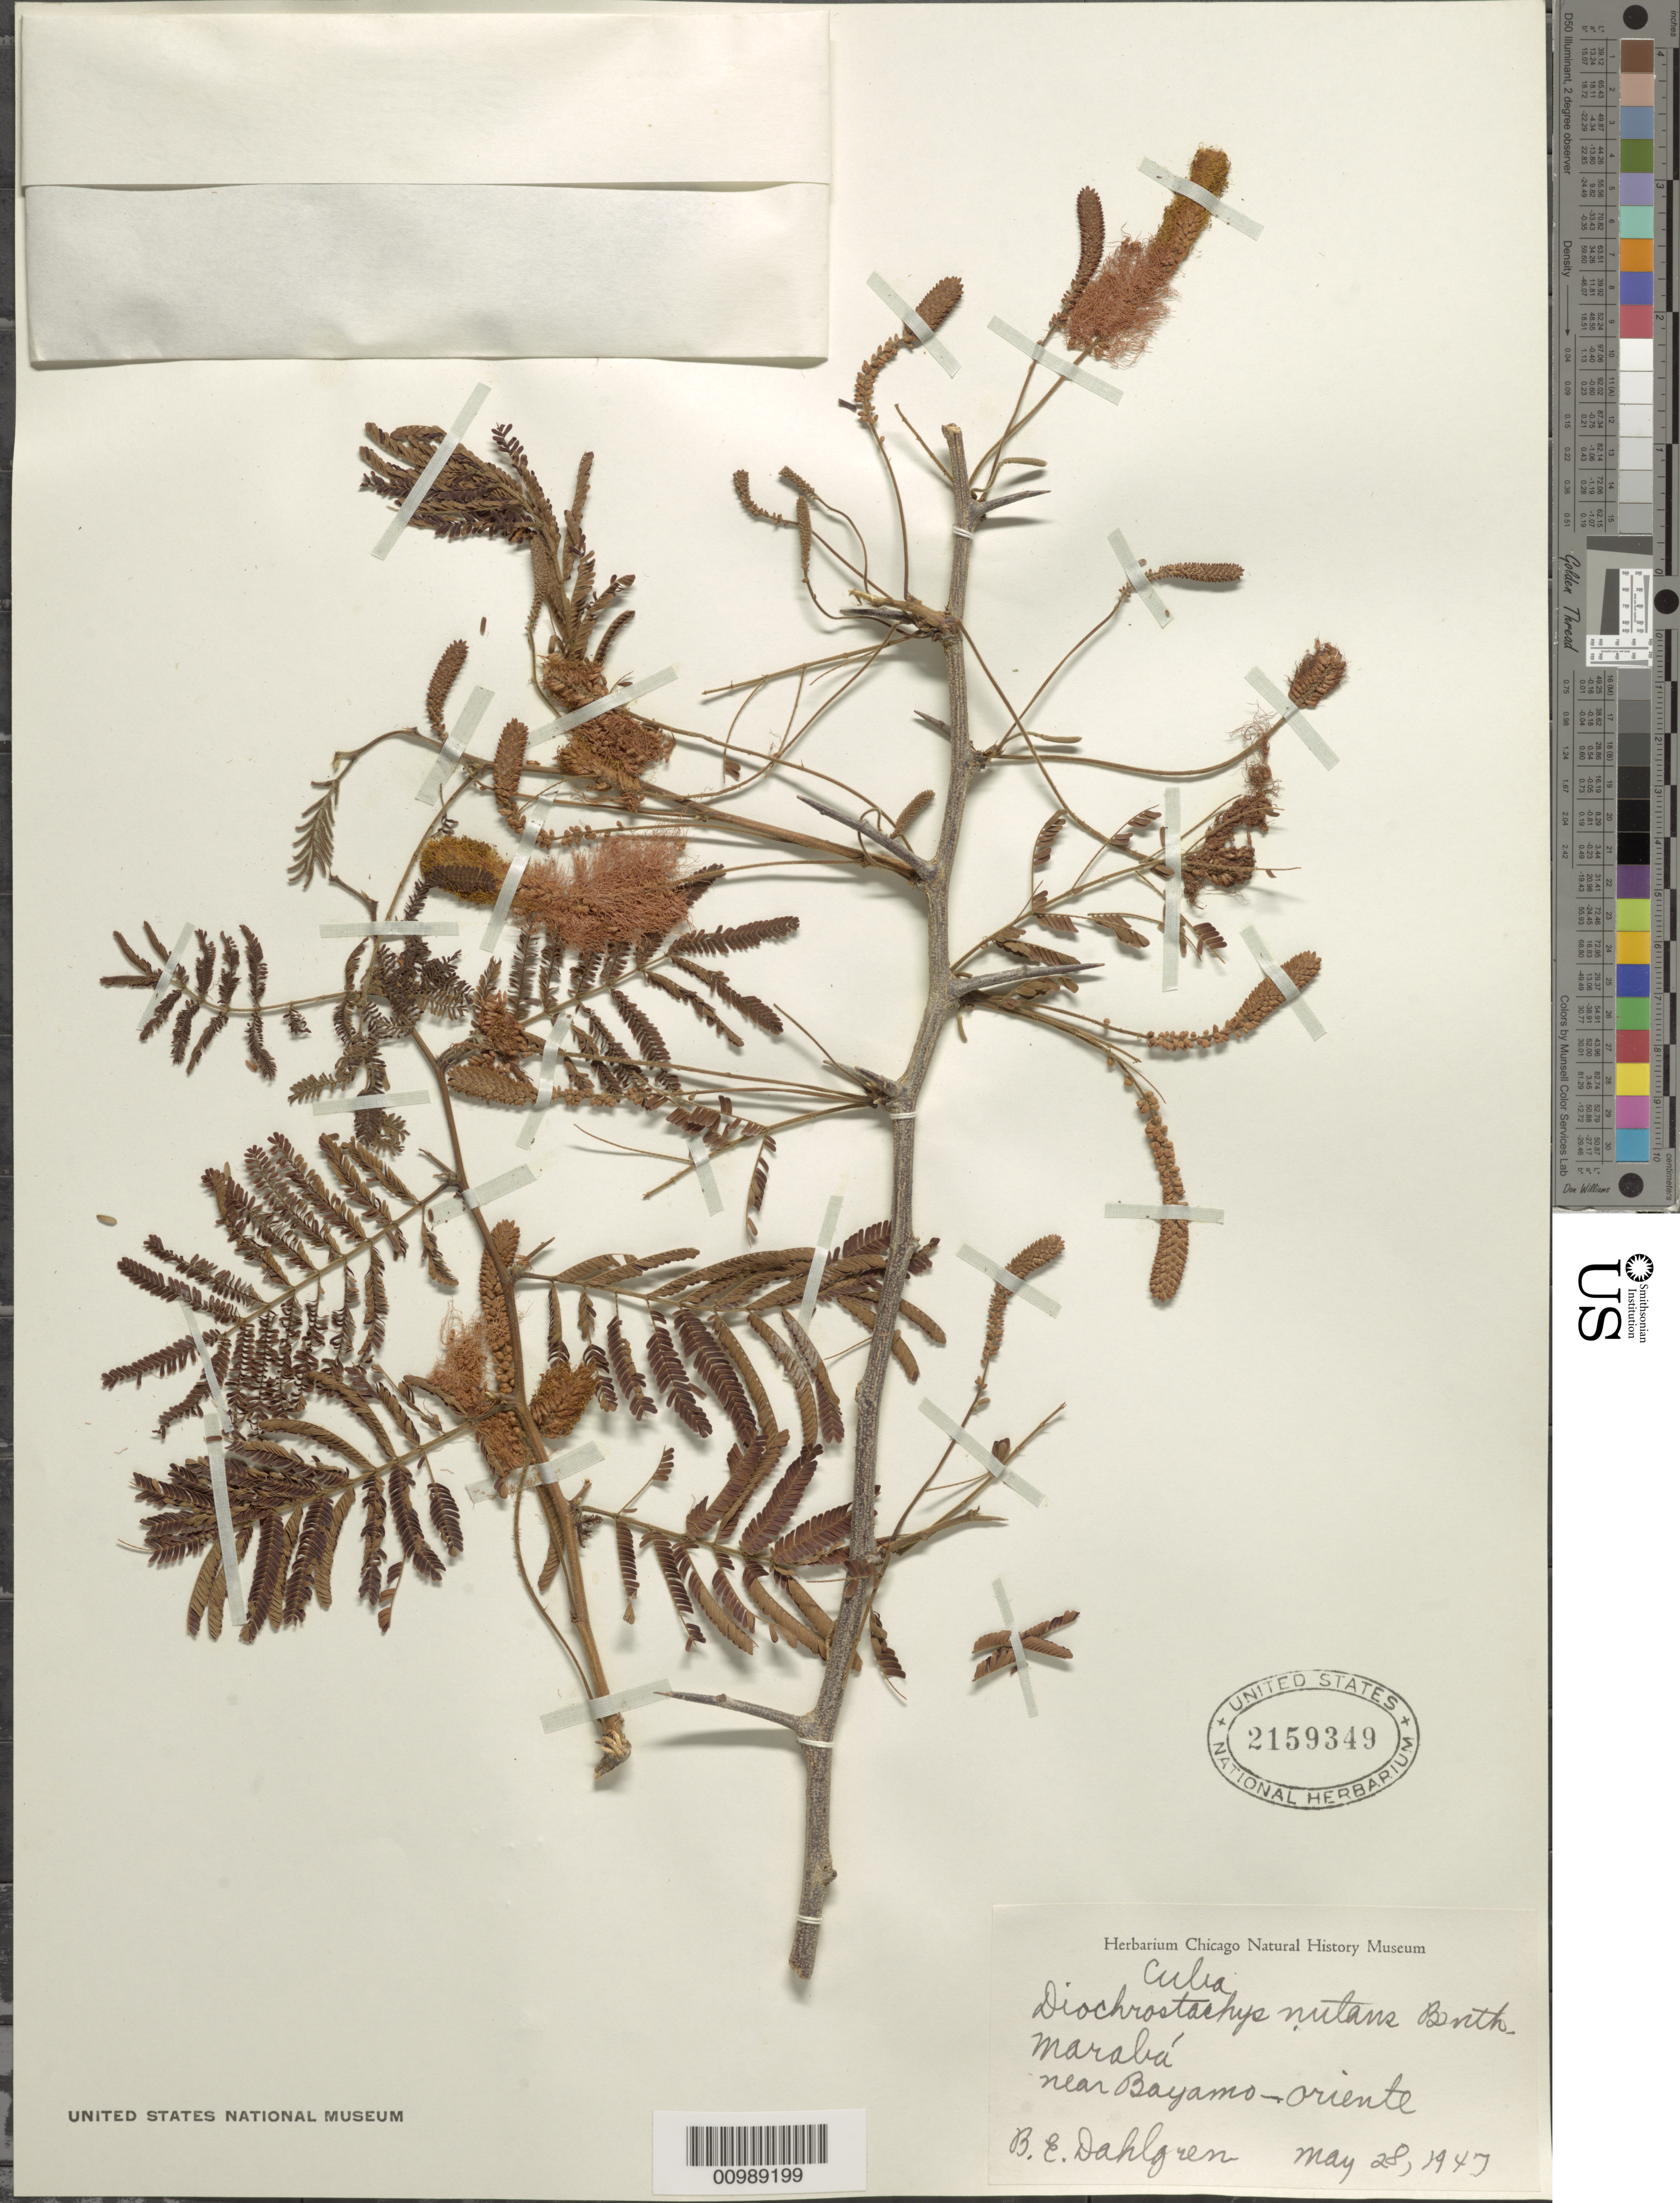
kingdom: Plantae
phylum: Tracheophyta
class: Magnoliopsida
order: Fabales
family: Fabaceae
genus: Dichrostachys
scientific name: Dichrostachys glomerata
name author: (Forssk.) Chiov.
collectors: B. E. Dahlgren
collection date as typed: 28 May 1947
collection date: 1947-05-28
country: Cuba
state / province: Oriente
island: Cuba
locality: Near Bayamo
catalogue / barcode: US 2159349